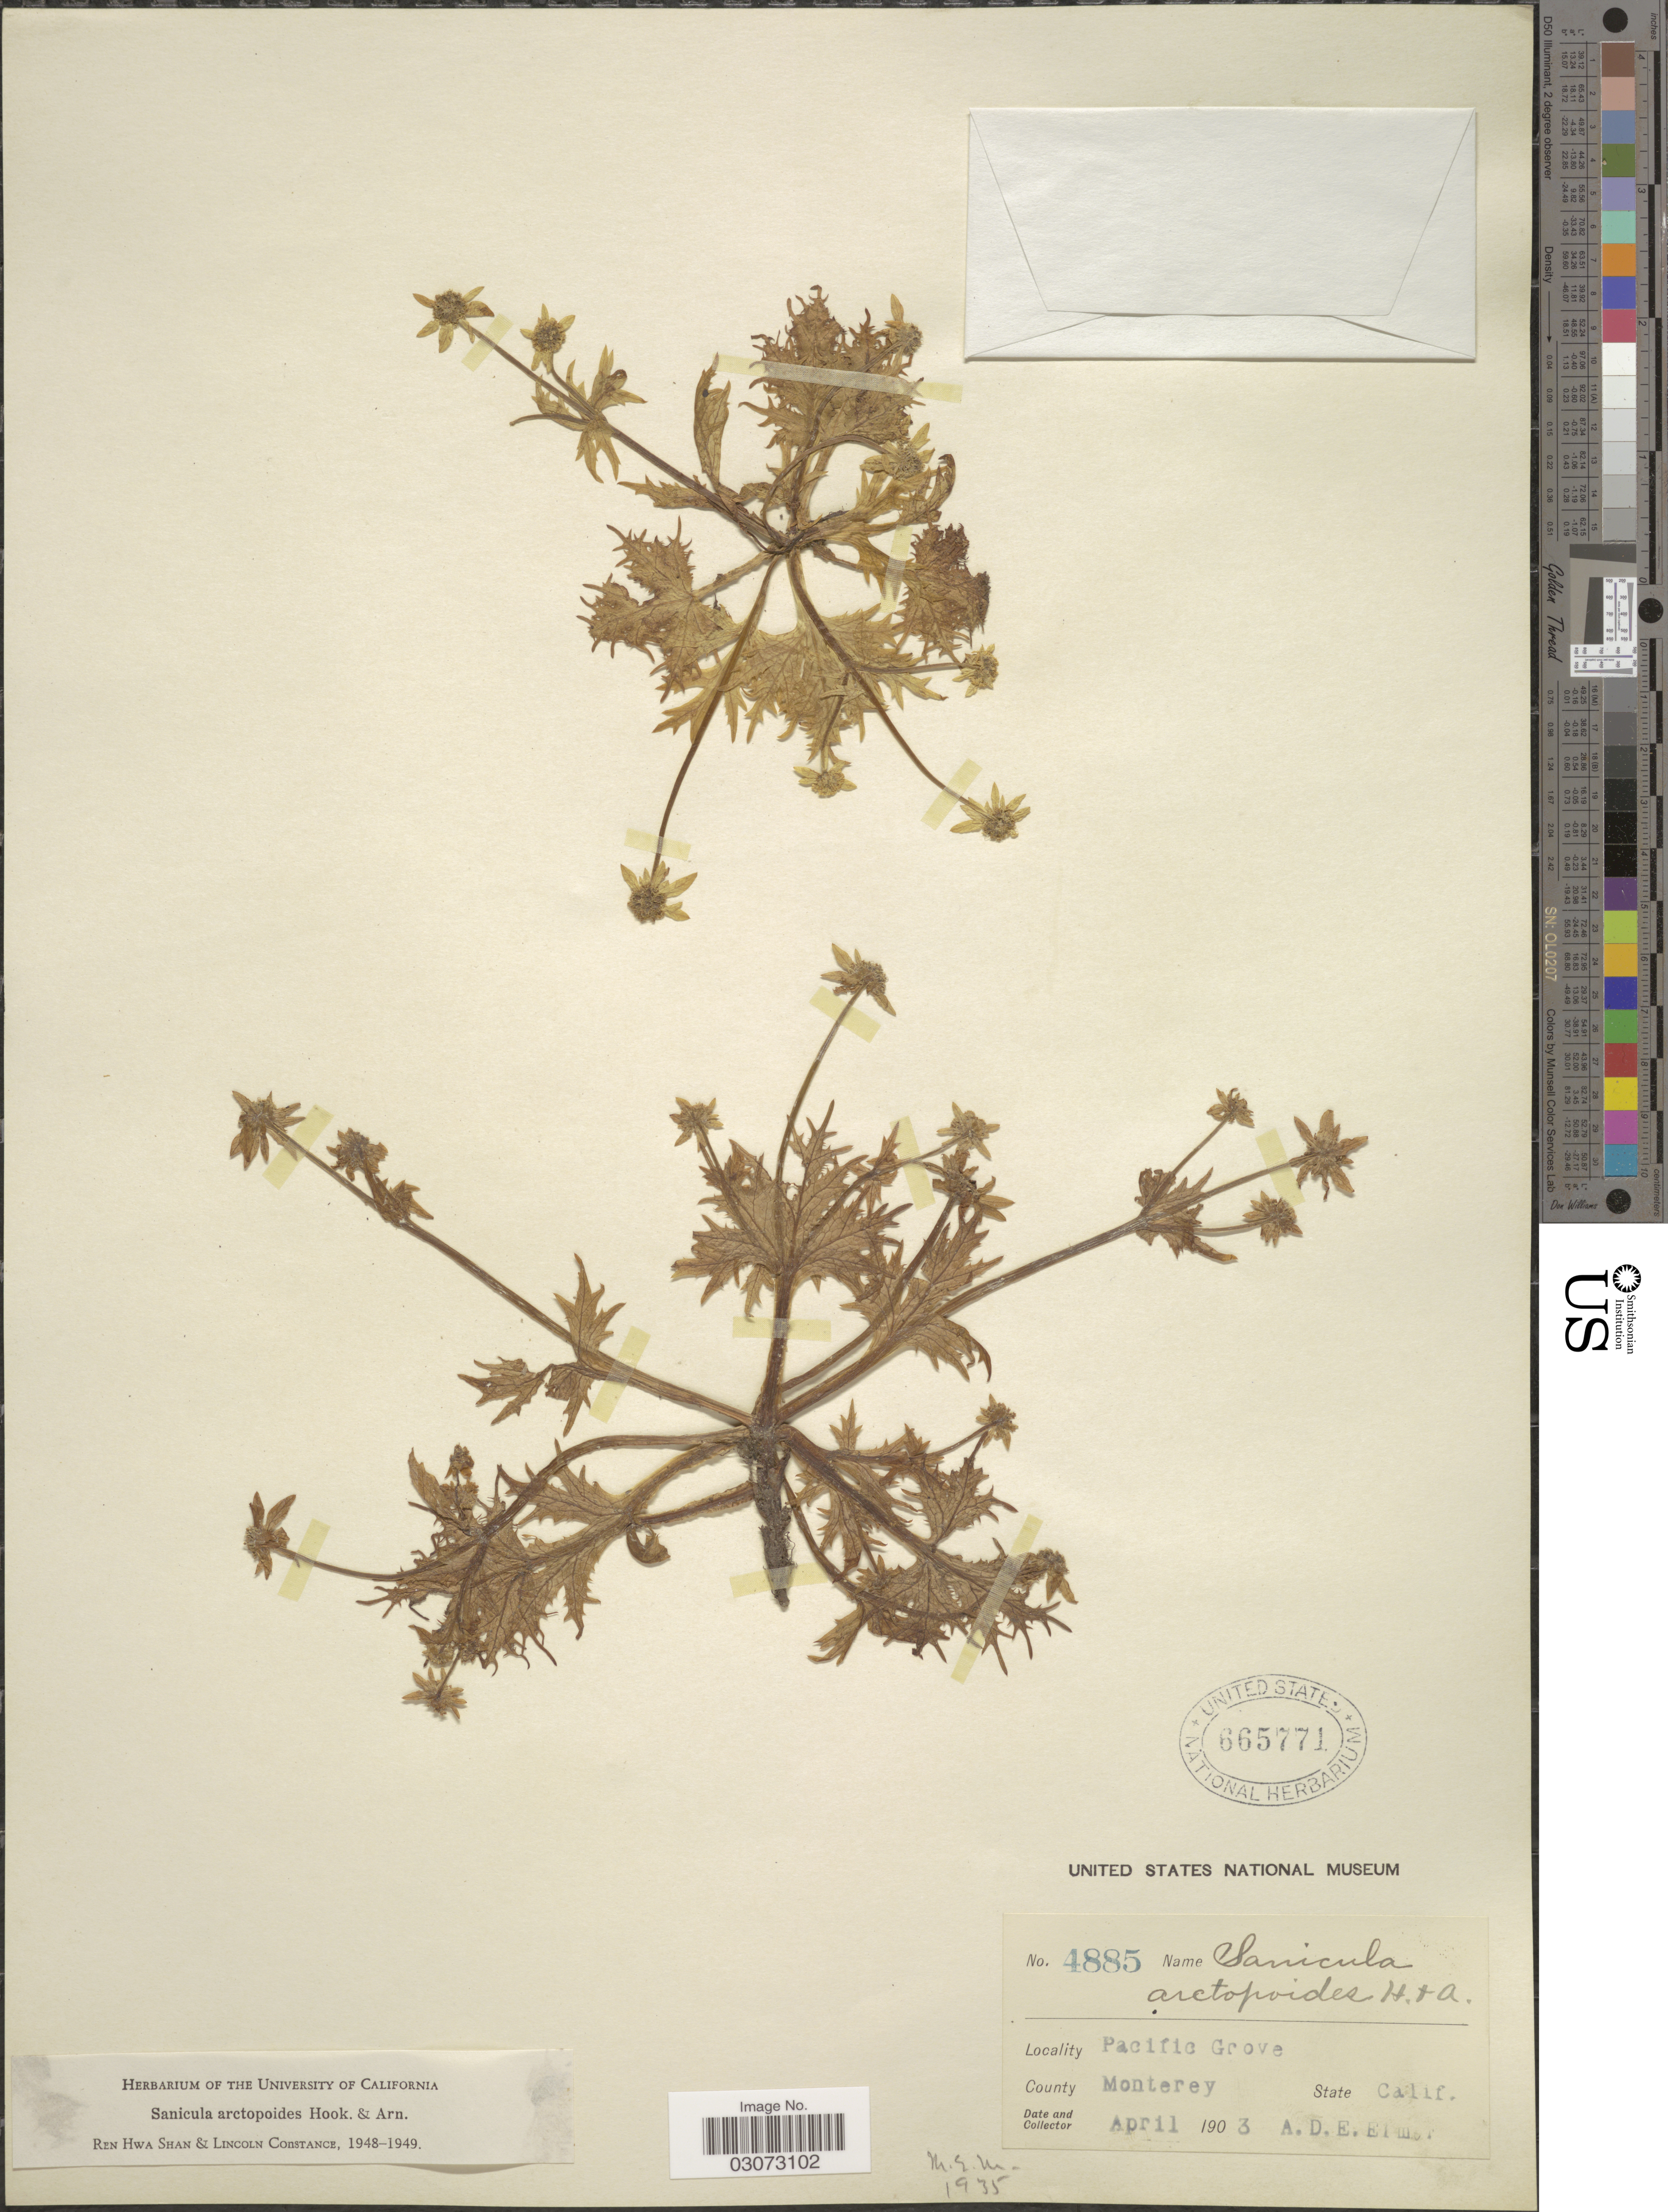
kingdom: Plantae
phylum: Tracheophyta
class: Magnoliopsida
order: Apiales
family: Apiaceae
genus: Sanicula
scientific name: Sanicula arctopoides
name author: Hook. & Arn.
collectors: A. D. E. Elmer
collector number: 4885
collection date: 1903-04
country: United States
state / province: California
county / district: Monterey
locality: Pacific Grove. County Monterey. State Calif.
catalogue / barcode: US 665771